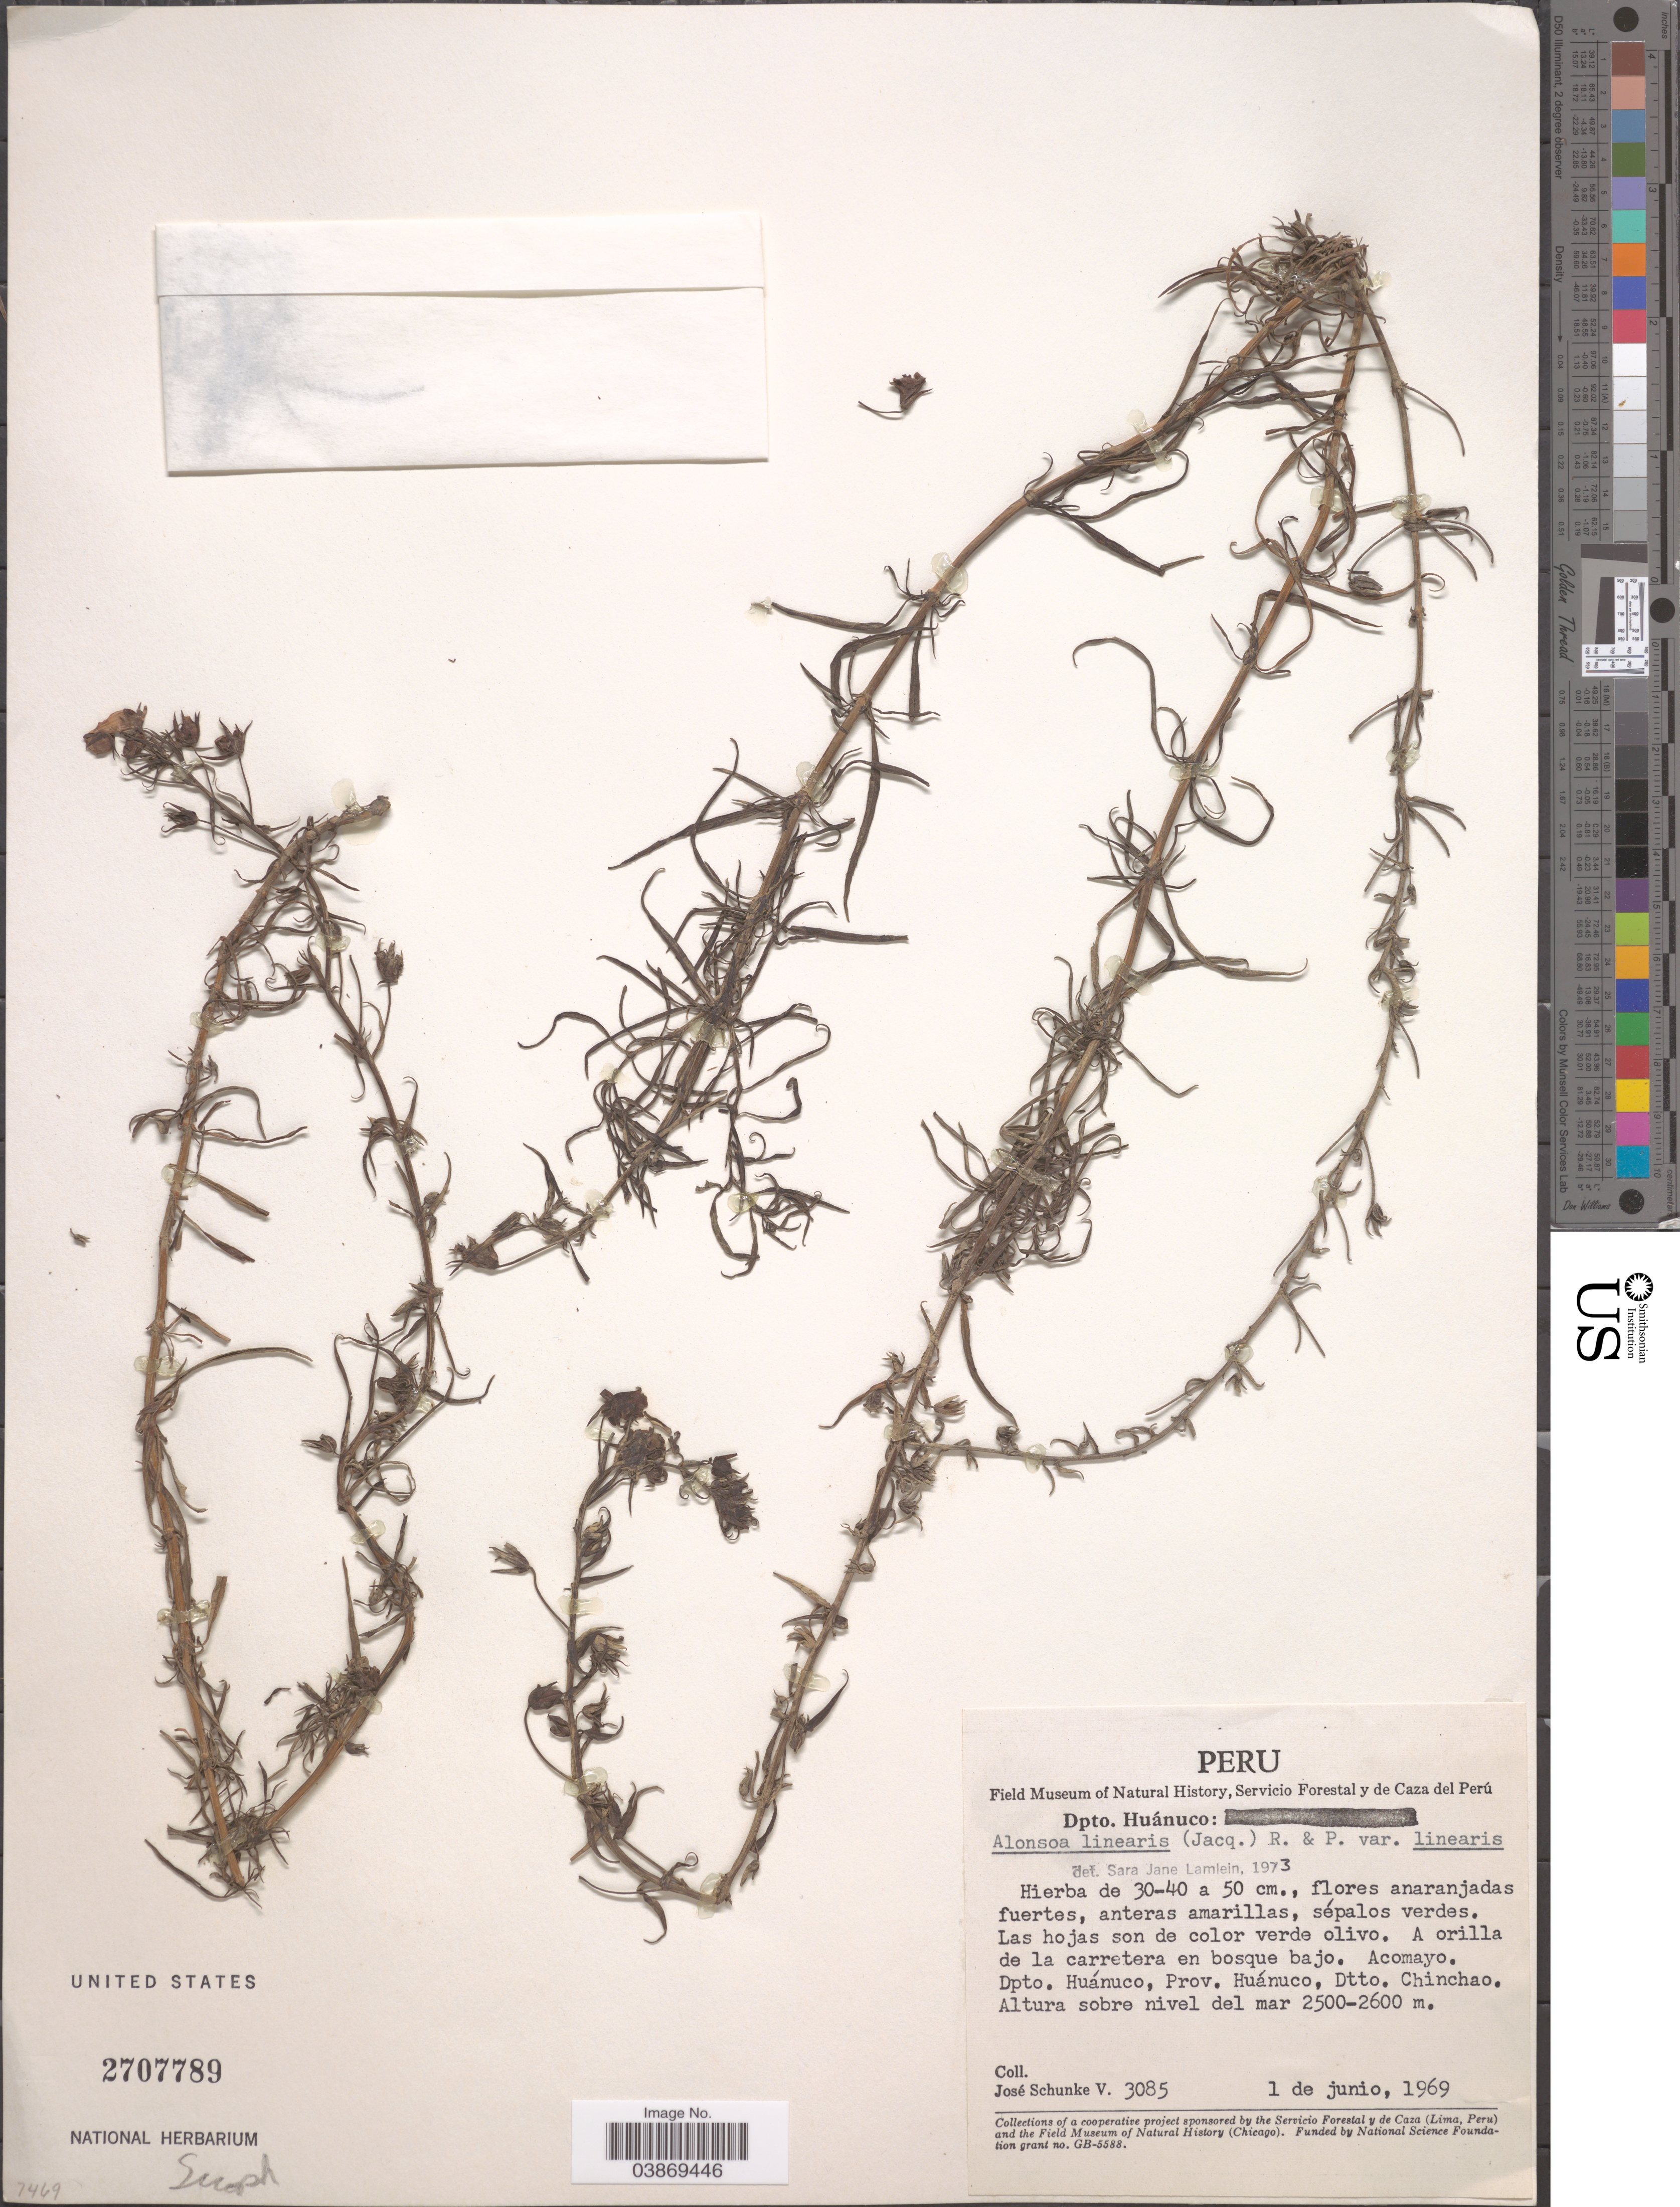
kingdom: Plantae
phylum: Tracheophyta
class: Magnoliopsida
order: Lamiales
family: Scrophulariaceae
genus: Alonsoa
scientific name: Alonsoa linearis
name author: (Jacq.) Ruiz & Pav.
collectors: J. Schunke Vigo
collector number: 3085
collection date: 1969-06-01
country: Peru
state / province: Huánuco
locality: Dpto. Huánuco: Acomayo. Dtto. Chinchao.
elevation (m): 2500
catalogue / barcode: US 2707789